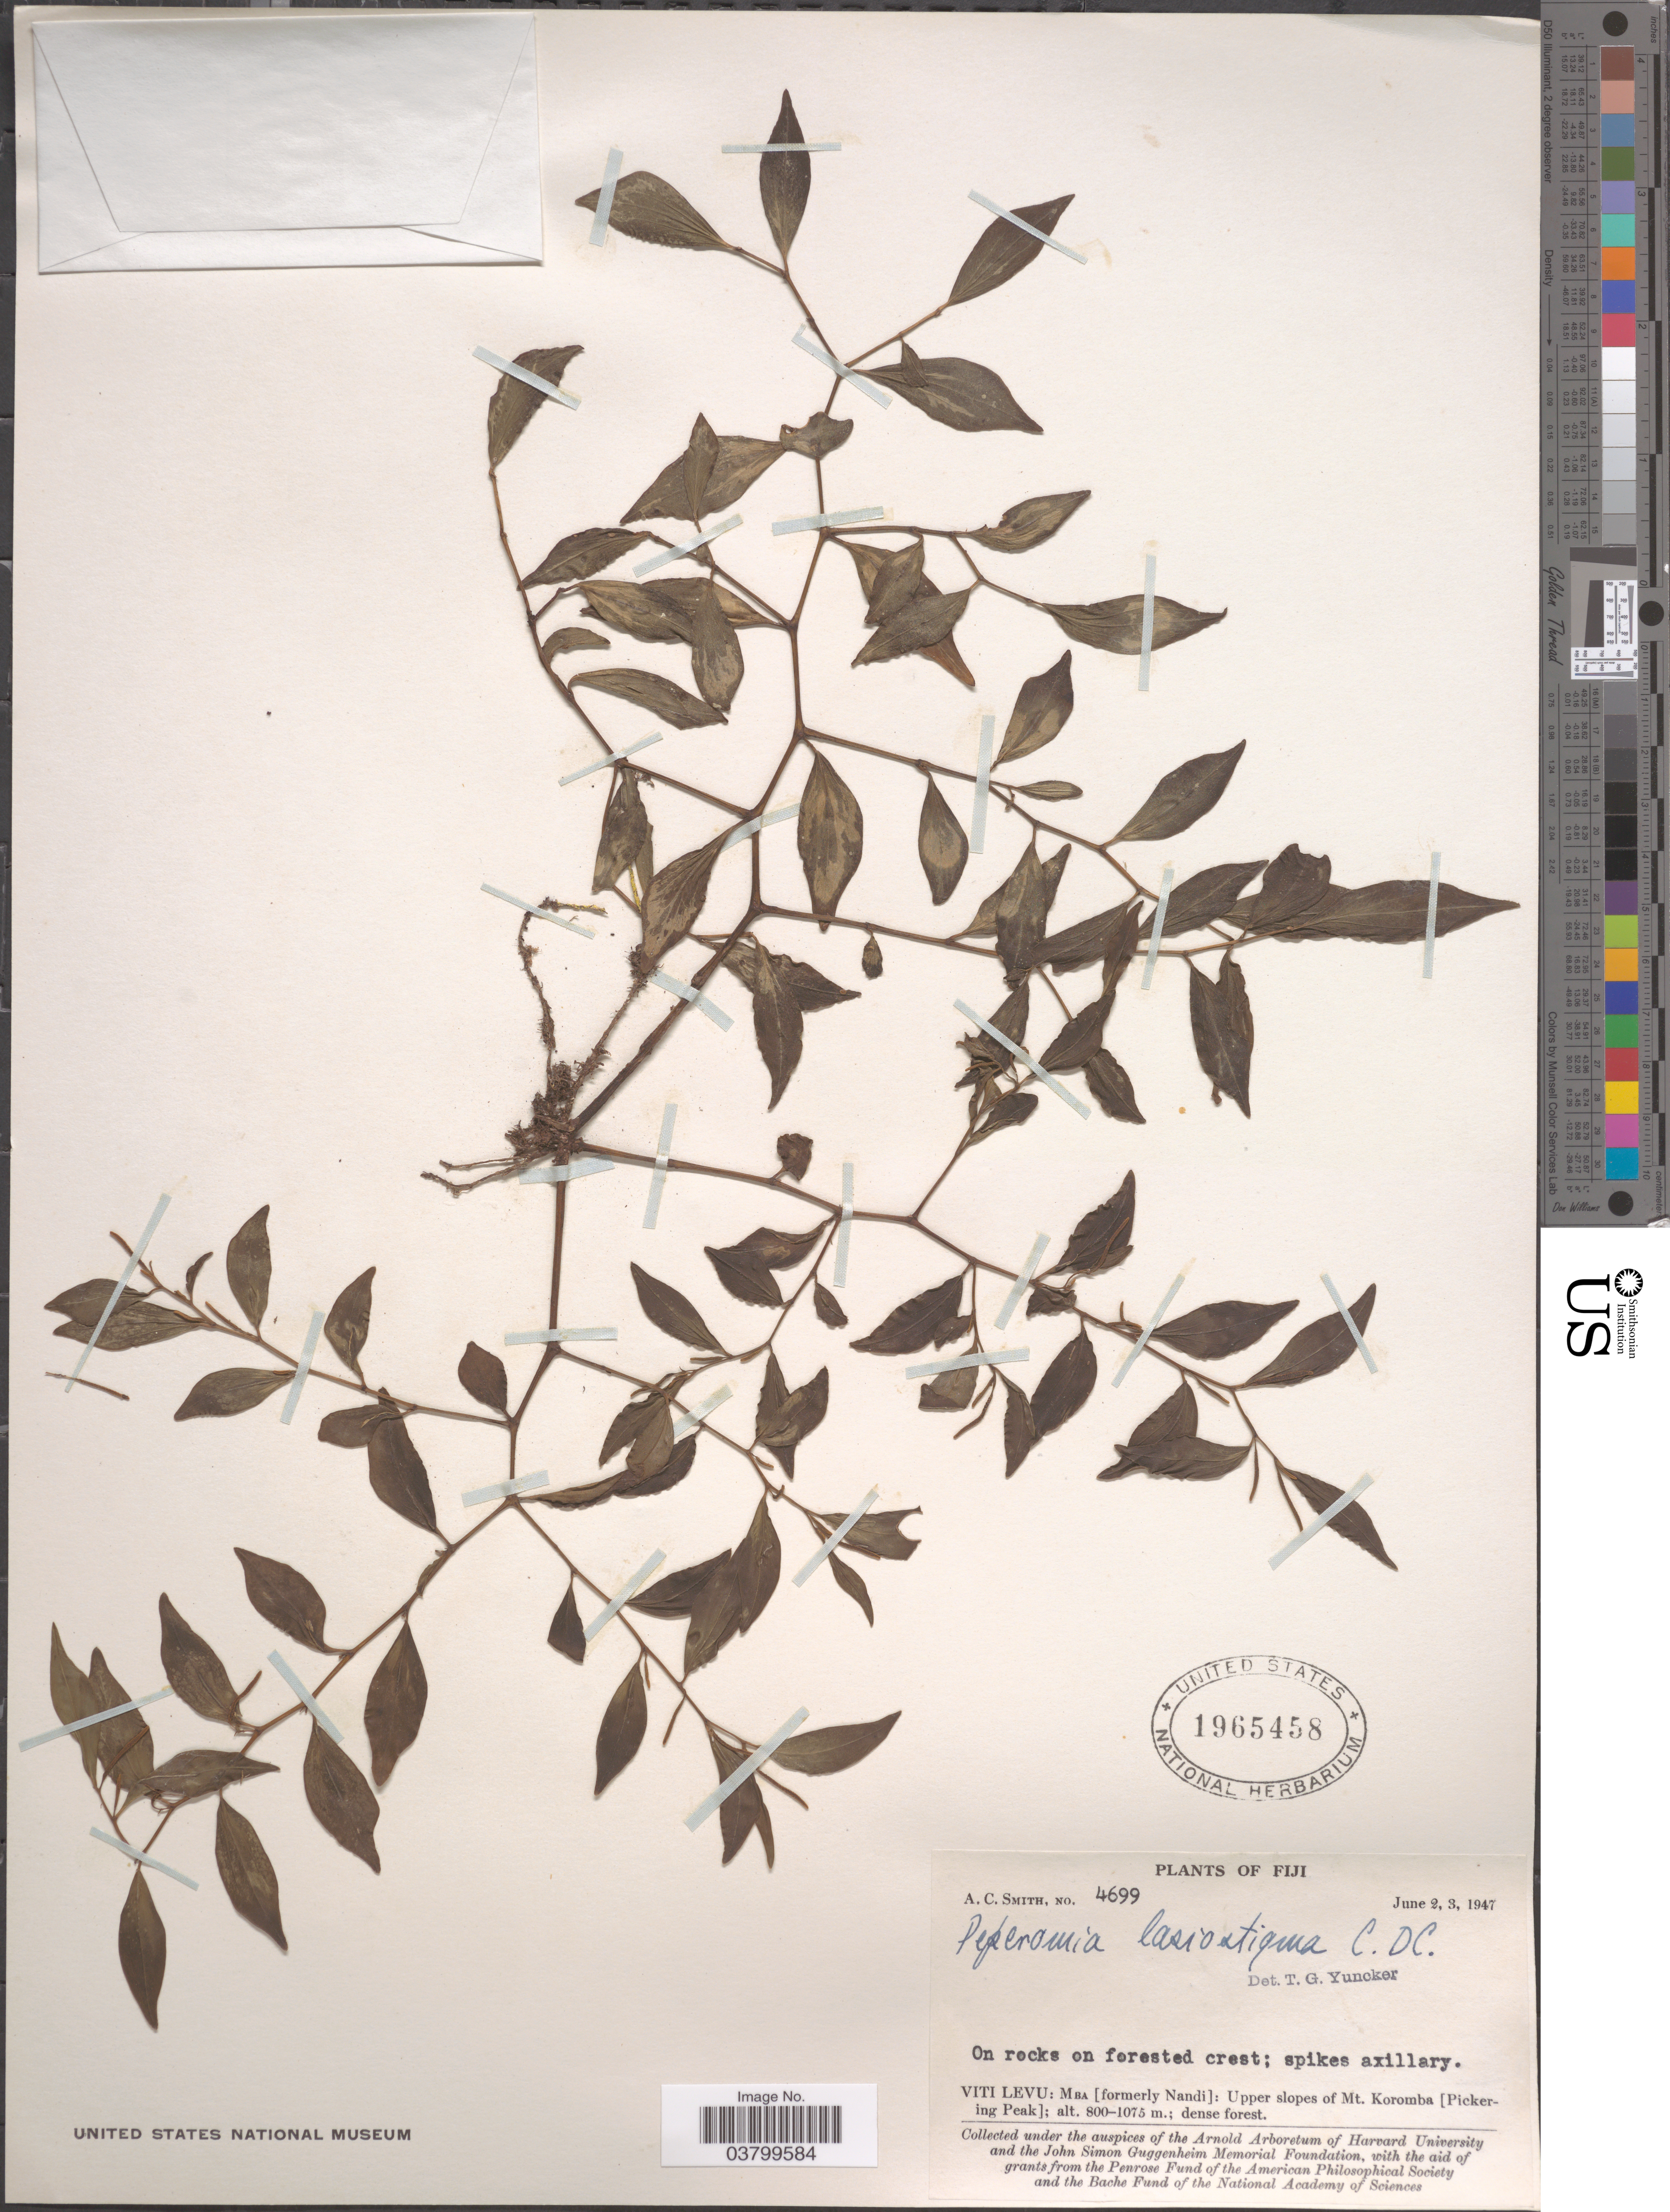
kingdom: Plantae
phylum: Tracheophyta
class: Magnoliopsida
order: Piperales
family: Piperaceae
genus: Peperomia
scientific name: Peperomia lasiostigma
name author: C. DC.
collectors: A. C. Smith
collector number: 4699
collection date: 1947-06-02/1947-06-03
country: Fiji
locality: Viti Levu: Mba [formerly Nandi]: Upper slopes of Mt. Koromba [Pickering Peak].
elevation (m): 800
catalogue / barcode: US 1965458